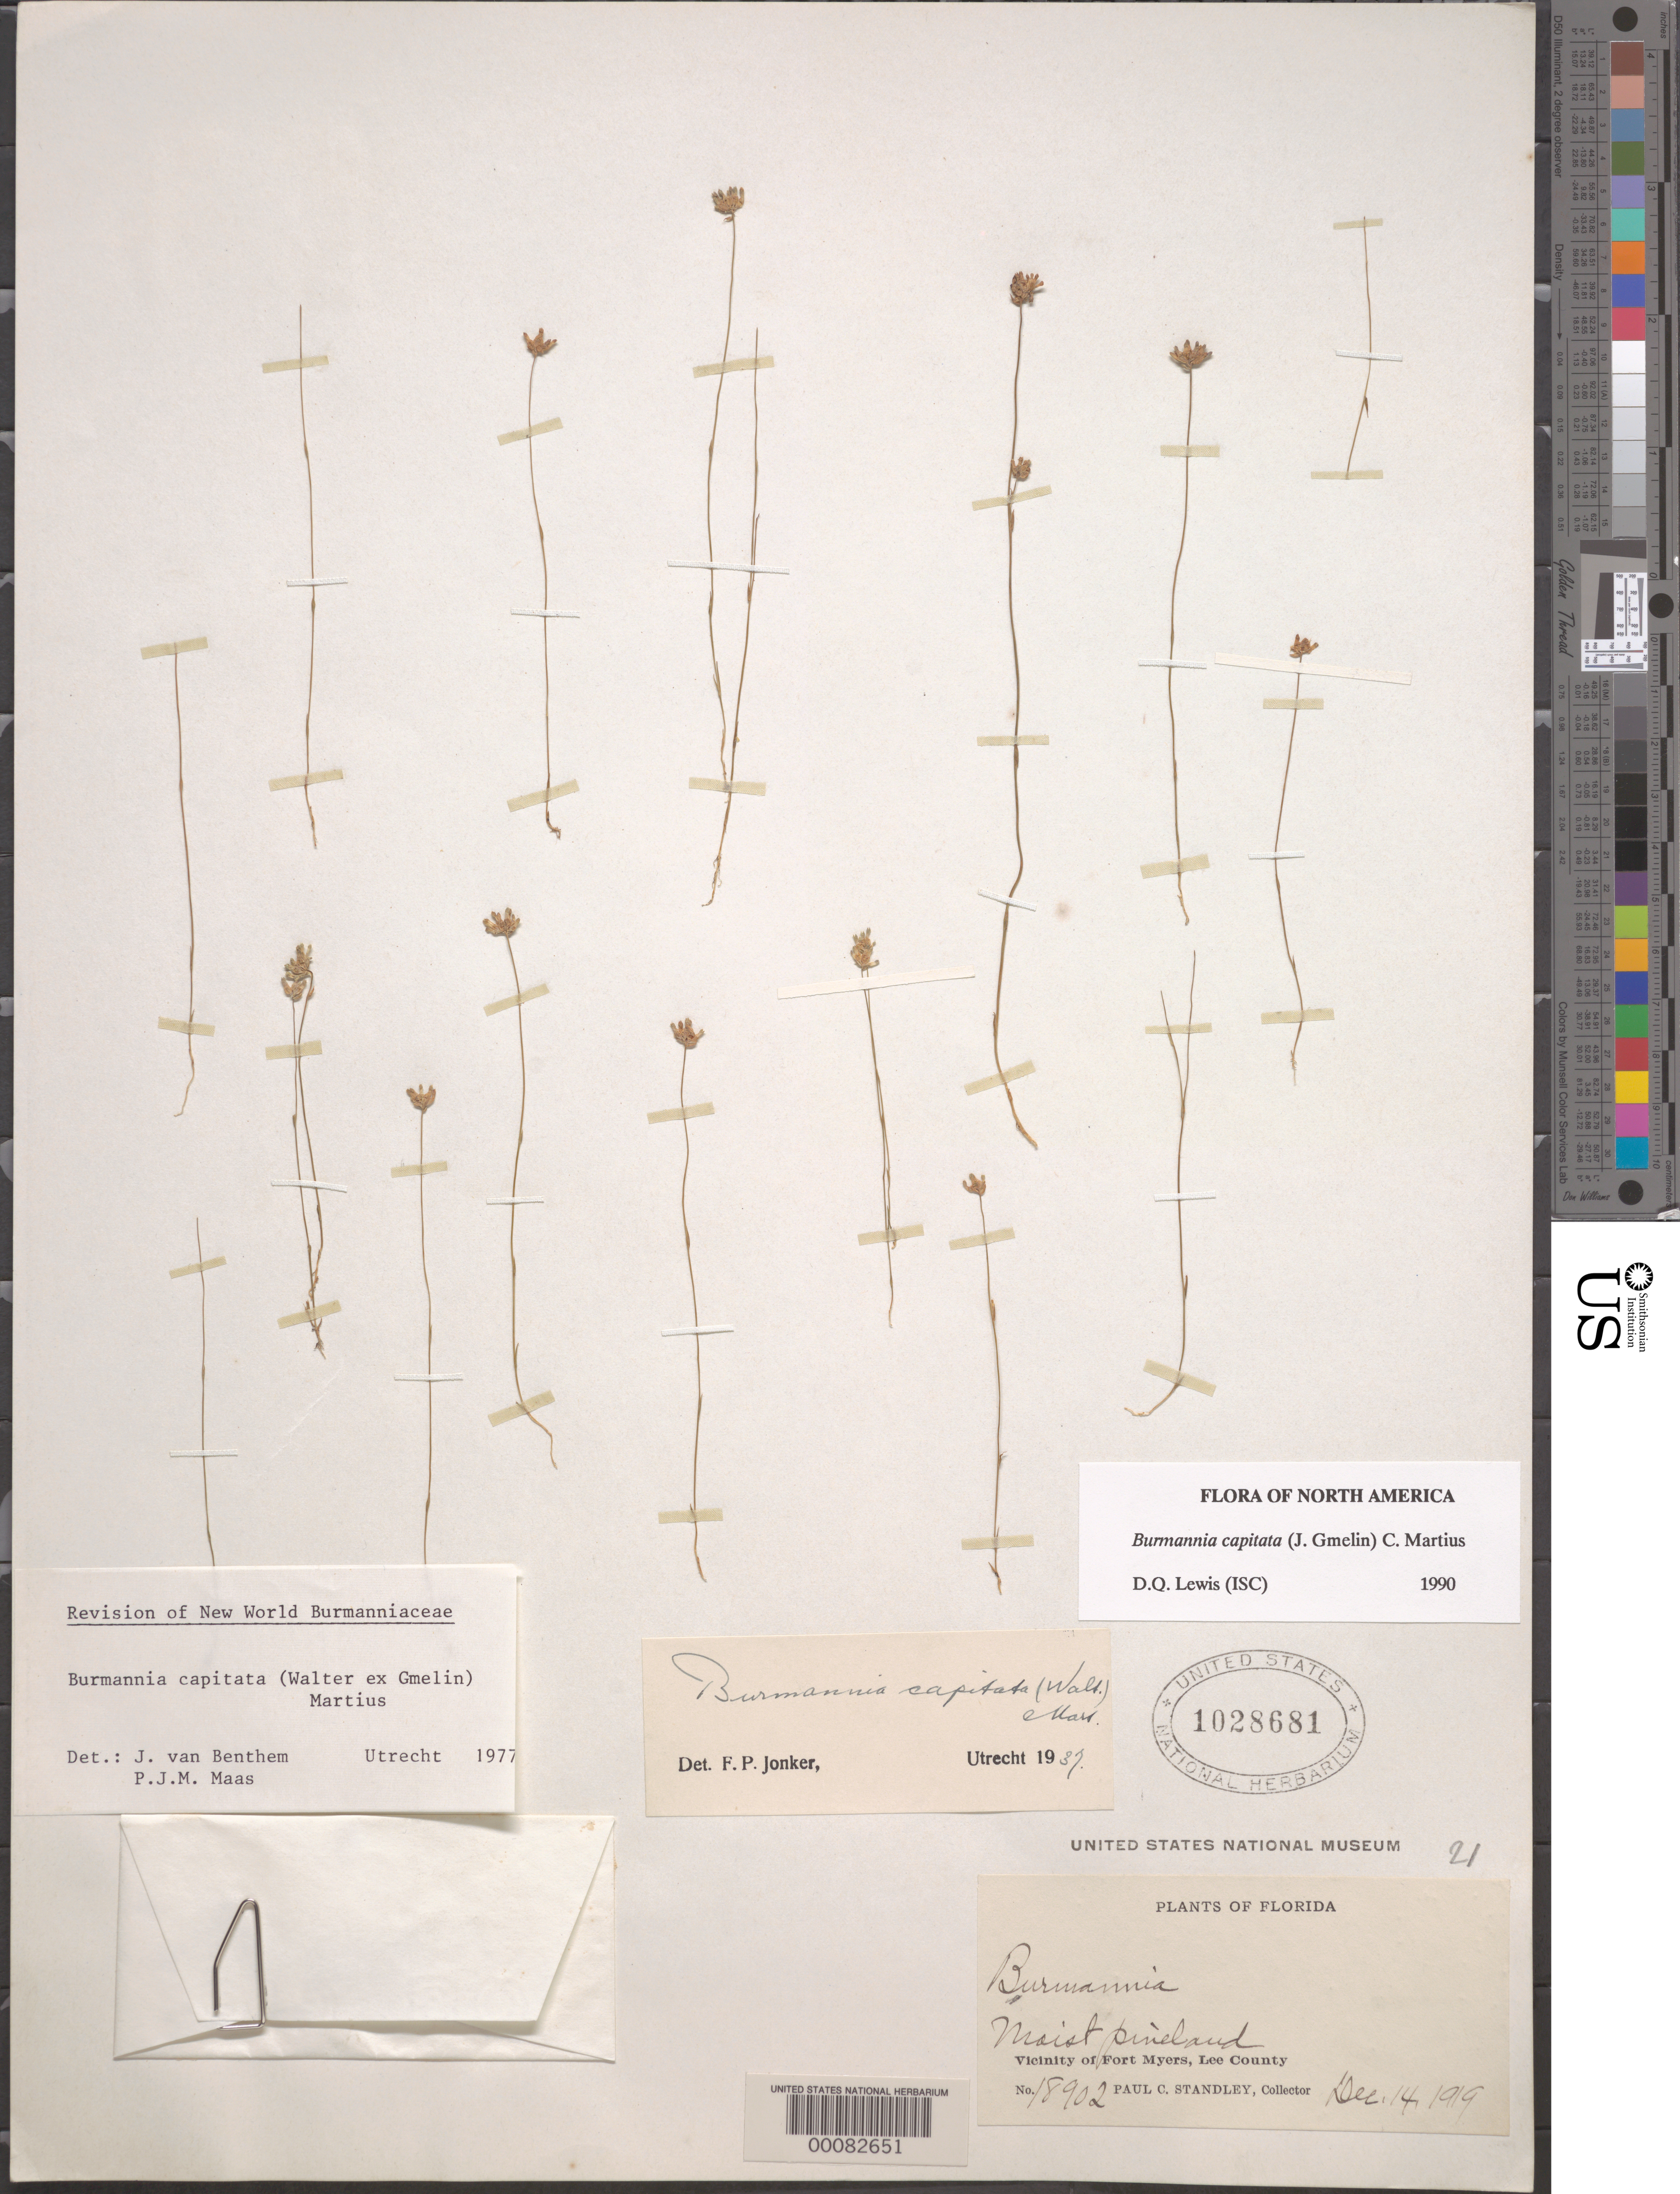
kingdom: Plantae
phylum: Tracheophyta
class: Liliopsida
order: Dioscoreales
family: Burmanniaceae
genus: Burmannia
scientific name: Burmannia capitata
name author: (Walter ex J.F. Gmel.) Mart.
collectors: J. P. Standley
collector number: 18902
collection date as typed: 14 Dec 1919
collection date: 1919-12-14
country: United States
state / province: Florida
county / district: Lee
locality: Fort Myers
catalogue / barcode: US 1028681